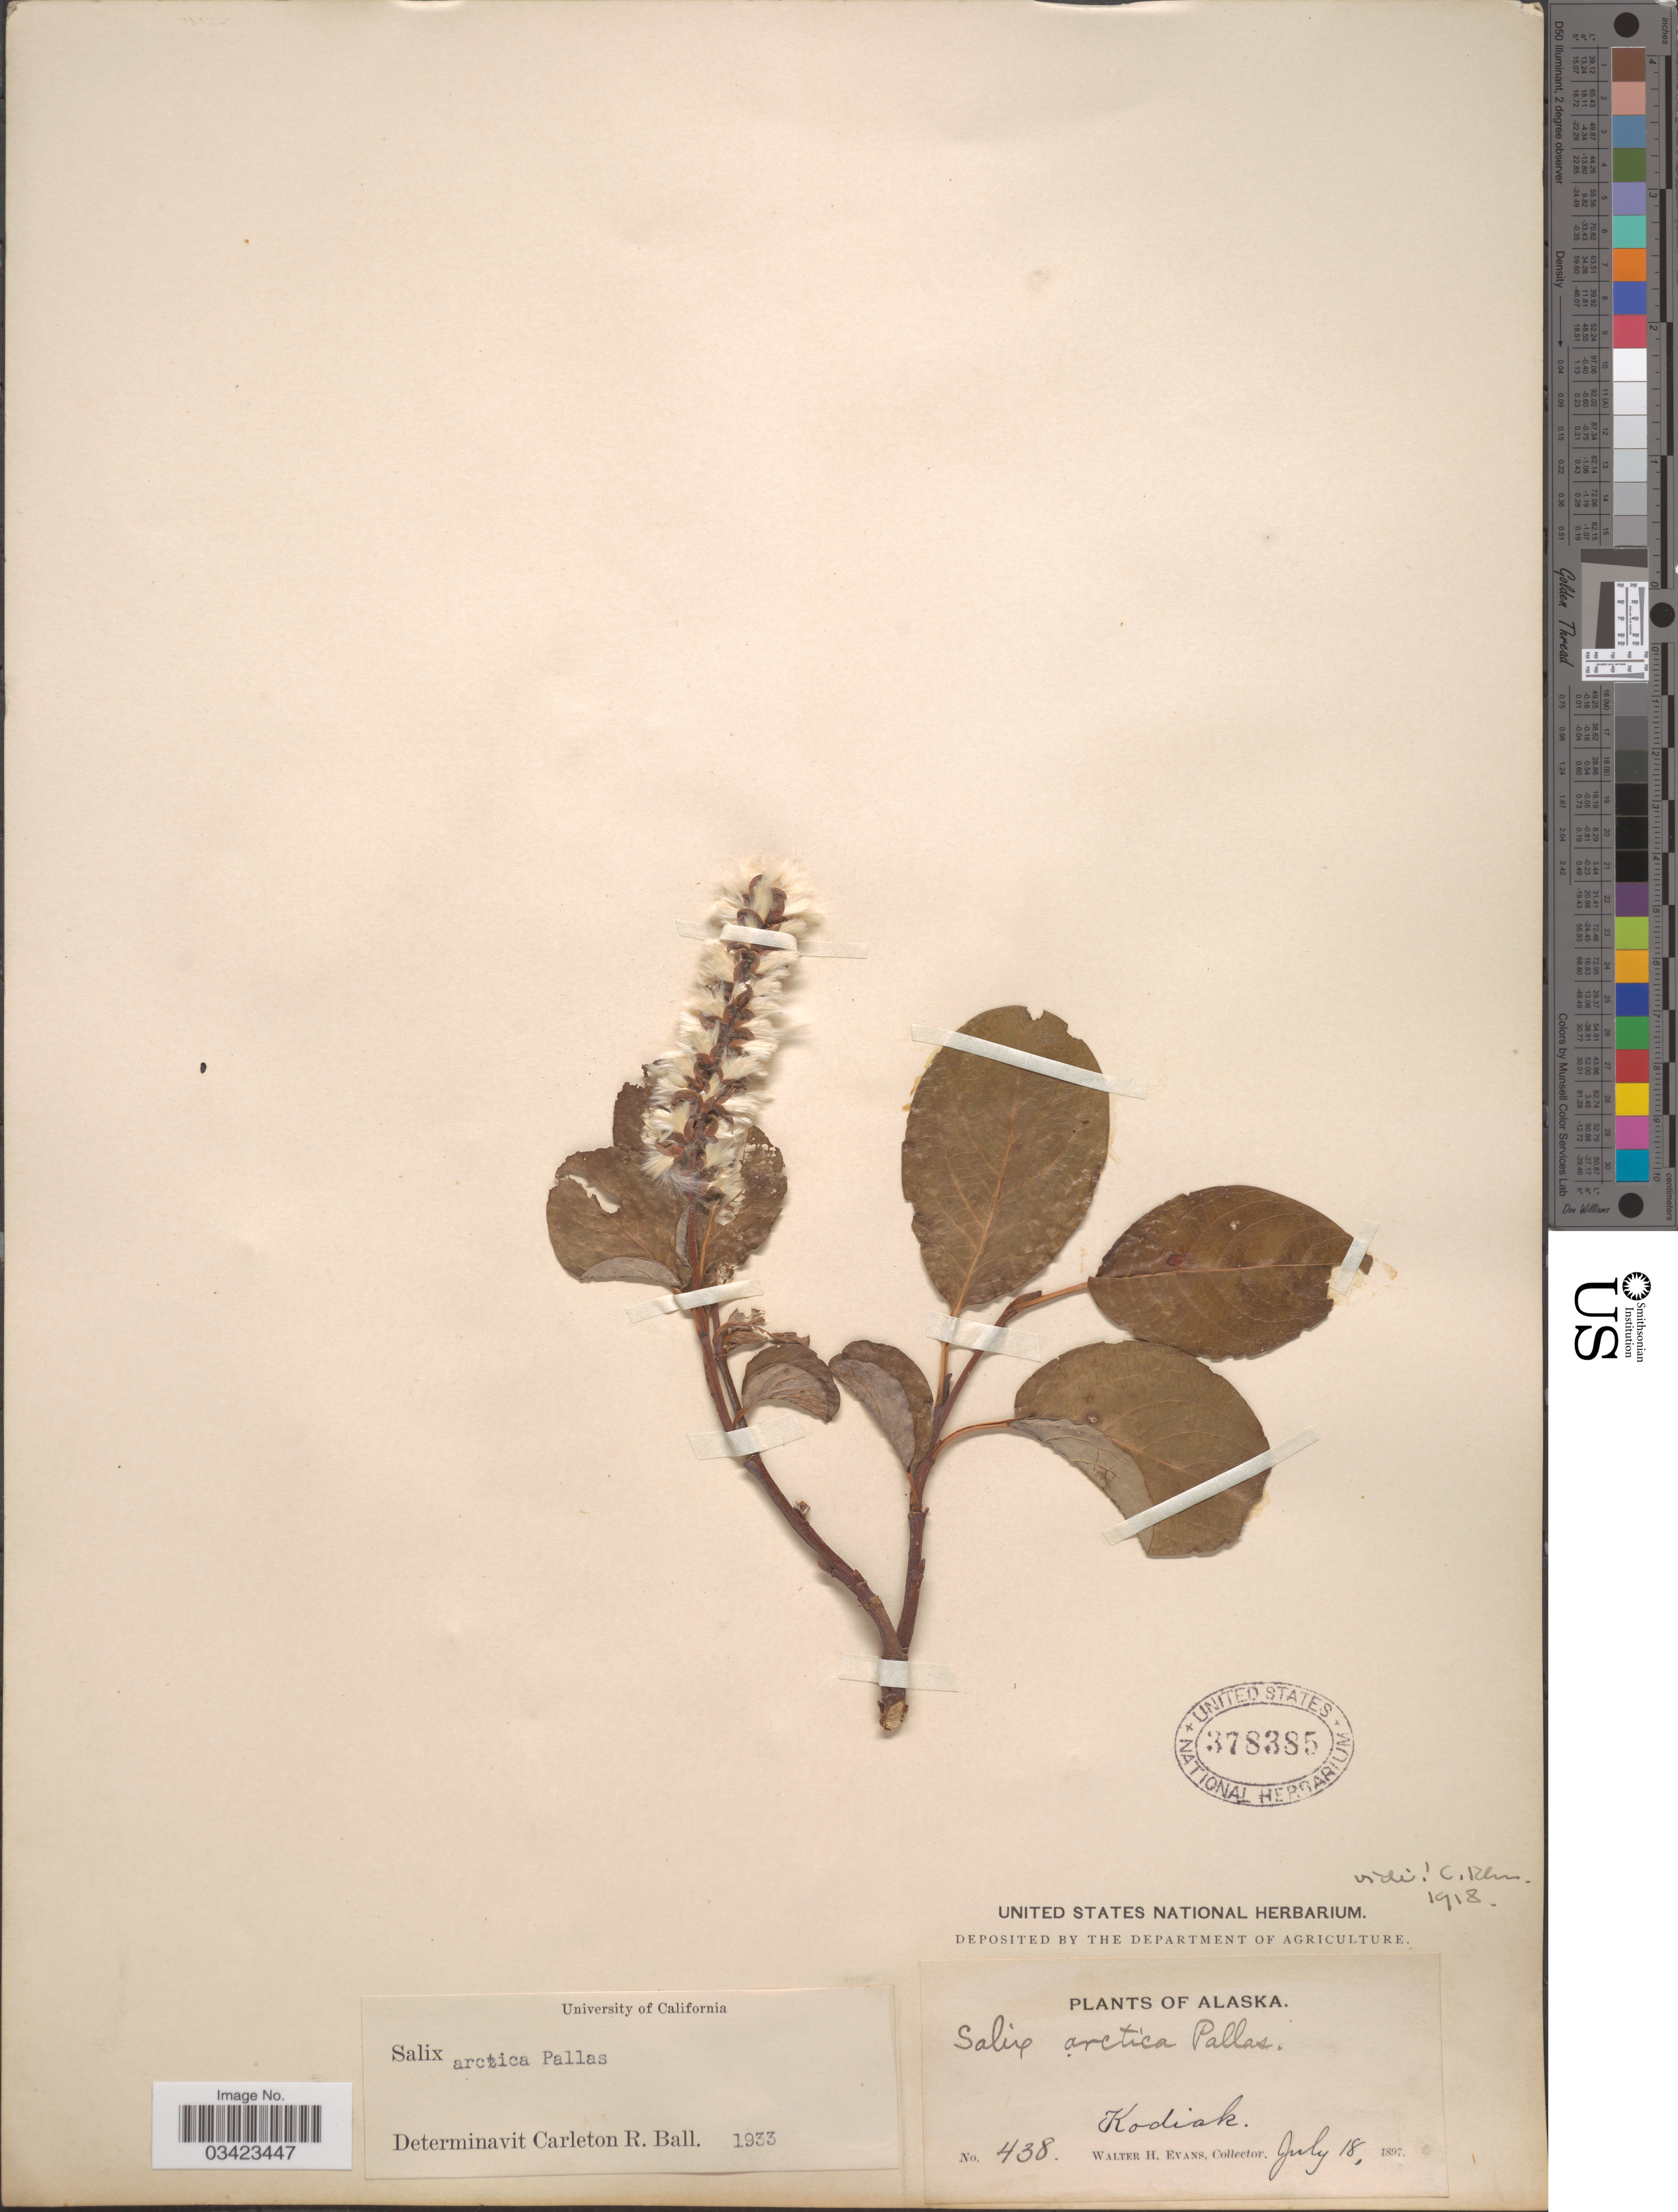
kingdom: Plantae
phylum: Tracheophyta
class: Magnoliopsida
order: Malpighiales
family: Salicaceae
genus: Salix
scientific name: Salix arctica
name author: Pall.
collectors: W. H. Evans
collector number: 438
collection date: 1897-07-18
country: United States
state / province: Alaska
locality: Kodiak.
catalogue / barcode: US 378385